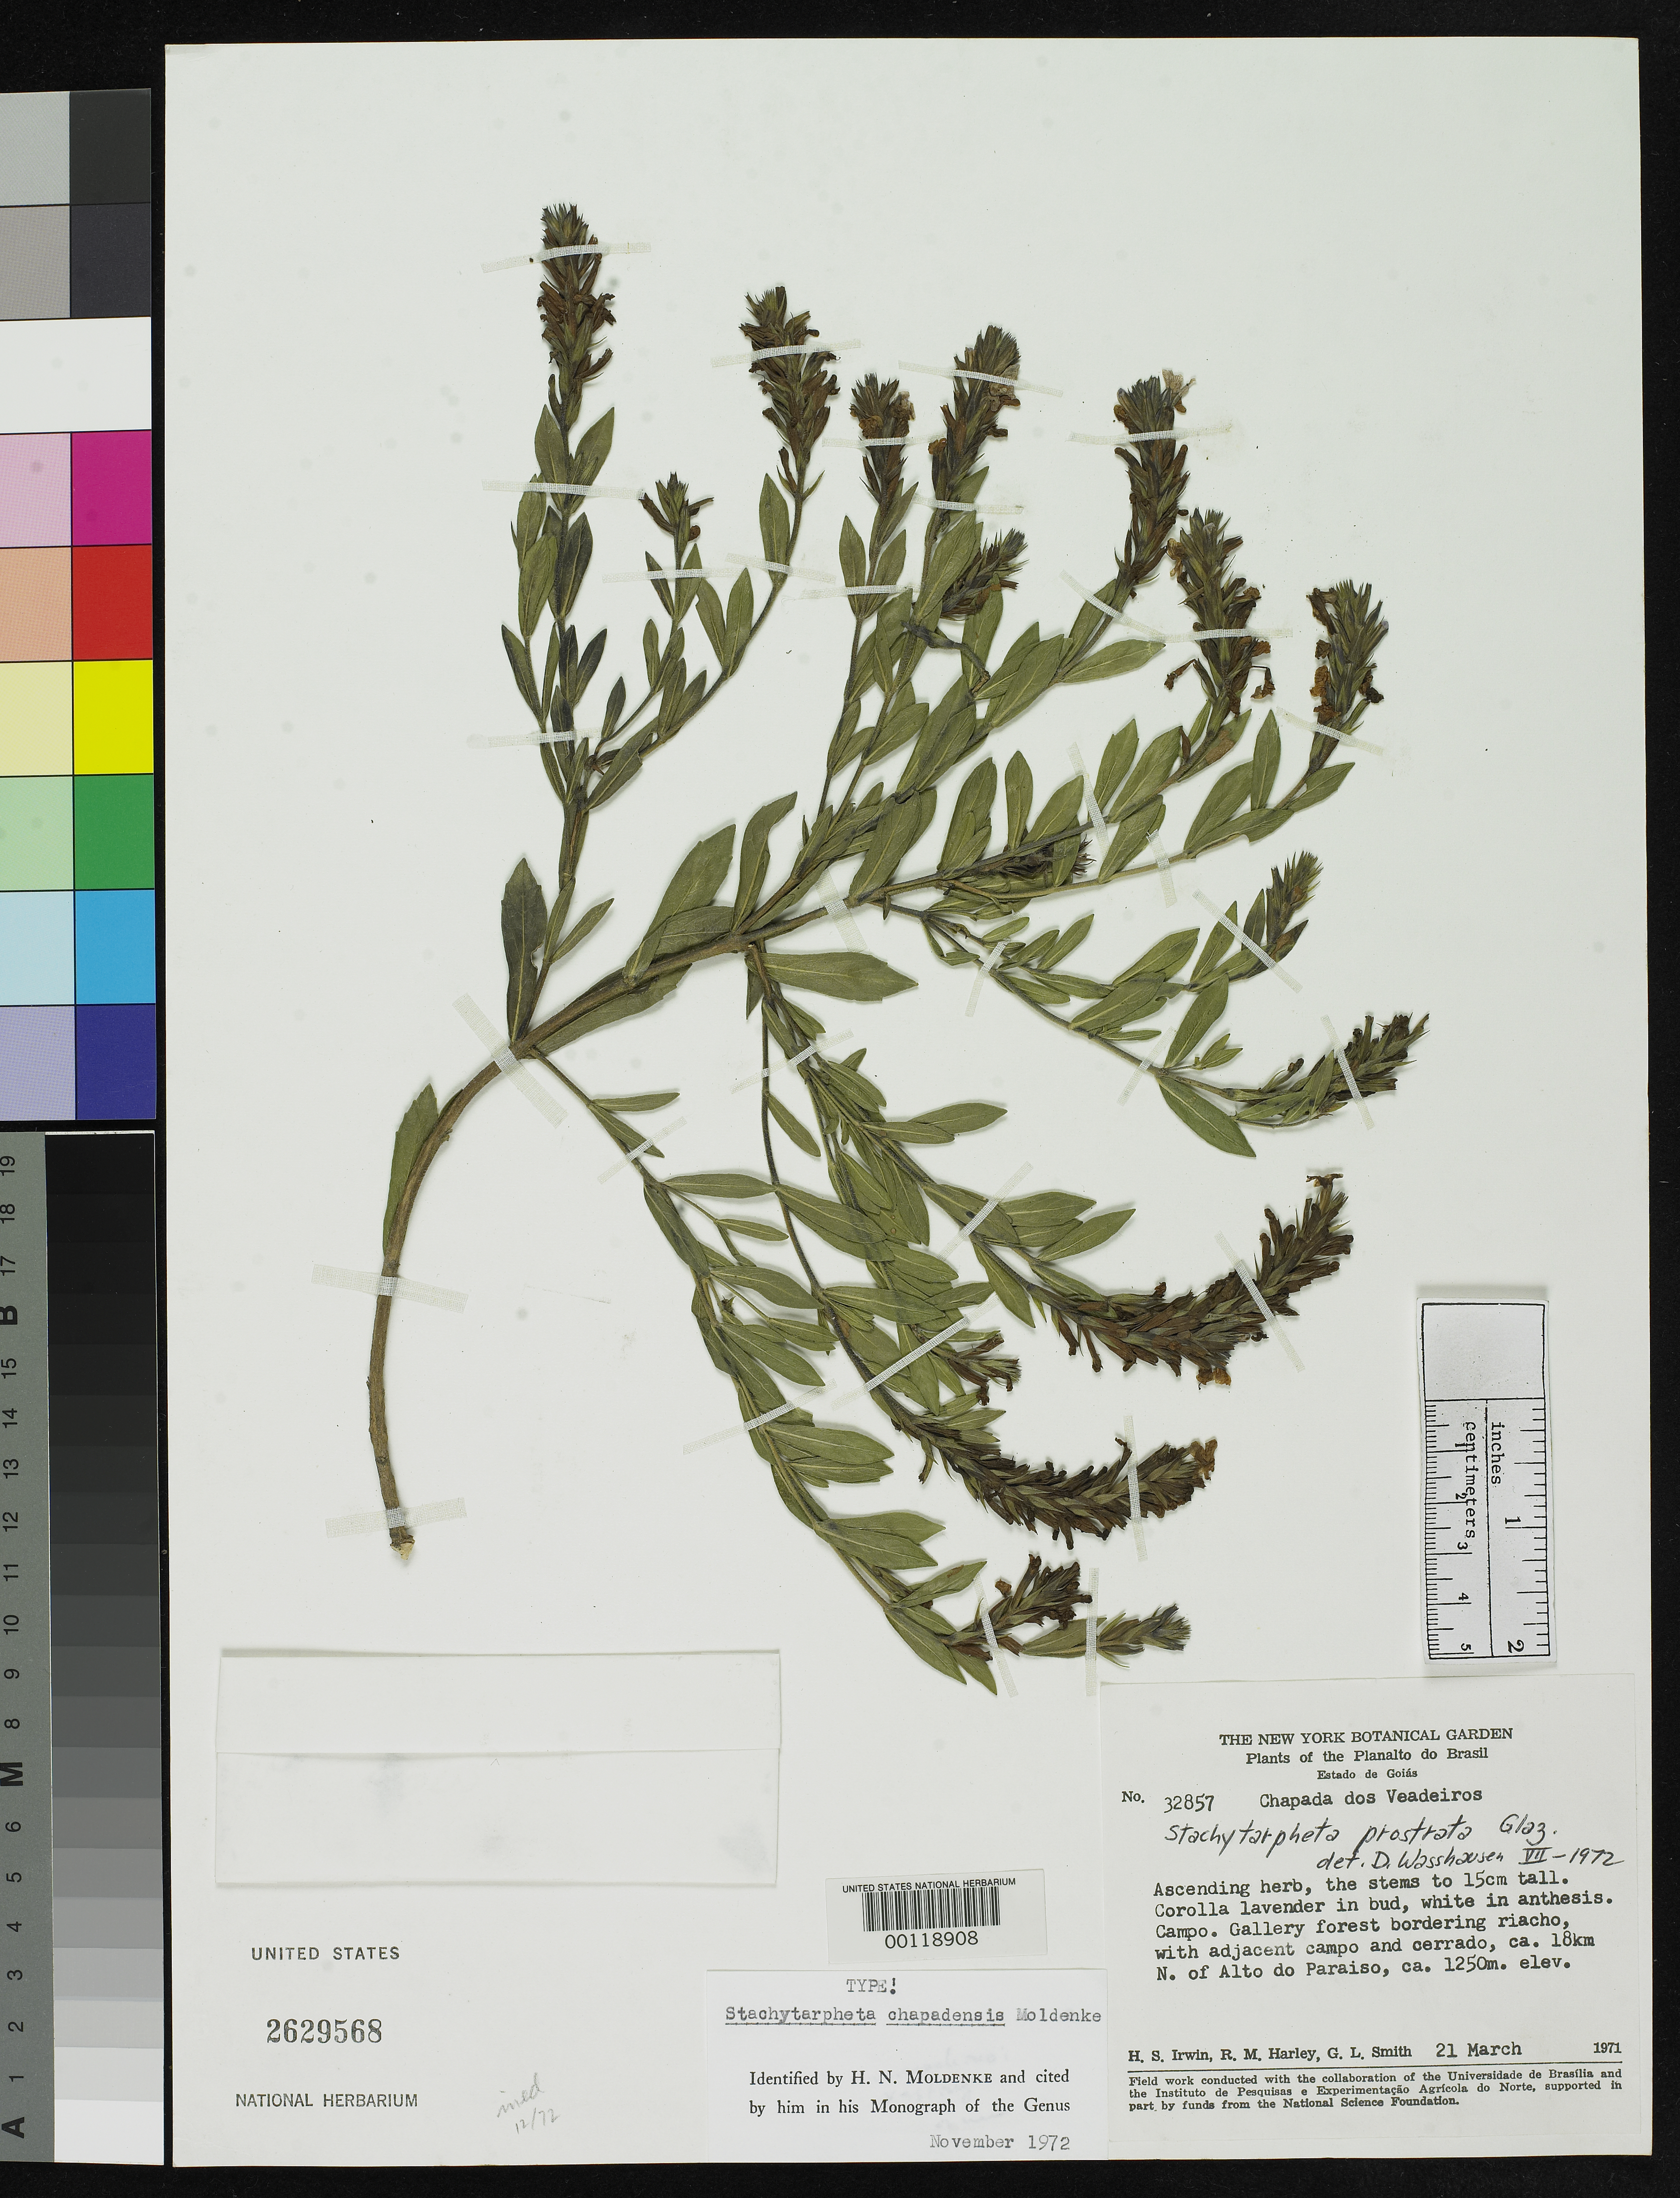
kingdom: Plantae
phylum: Tracheophyta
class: Magnoliopsida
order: Lamiales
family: Verbenaceae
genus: Stachytarpheta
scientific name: Stachytarpheta chapadensis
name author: Moldenke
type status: Holotype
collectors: H. Irwin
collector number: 32857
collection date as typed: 21 Mar 1971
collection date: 1971-03-21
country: Brazil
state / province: Goiás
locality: Chapada dos Veadeiros.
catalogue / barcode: US 2629568